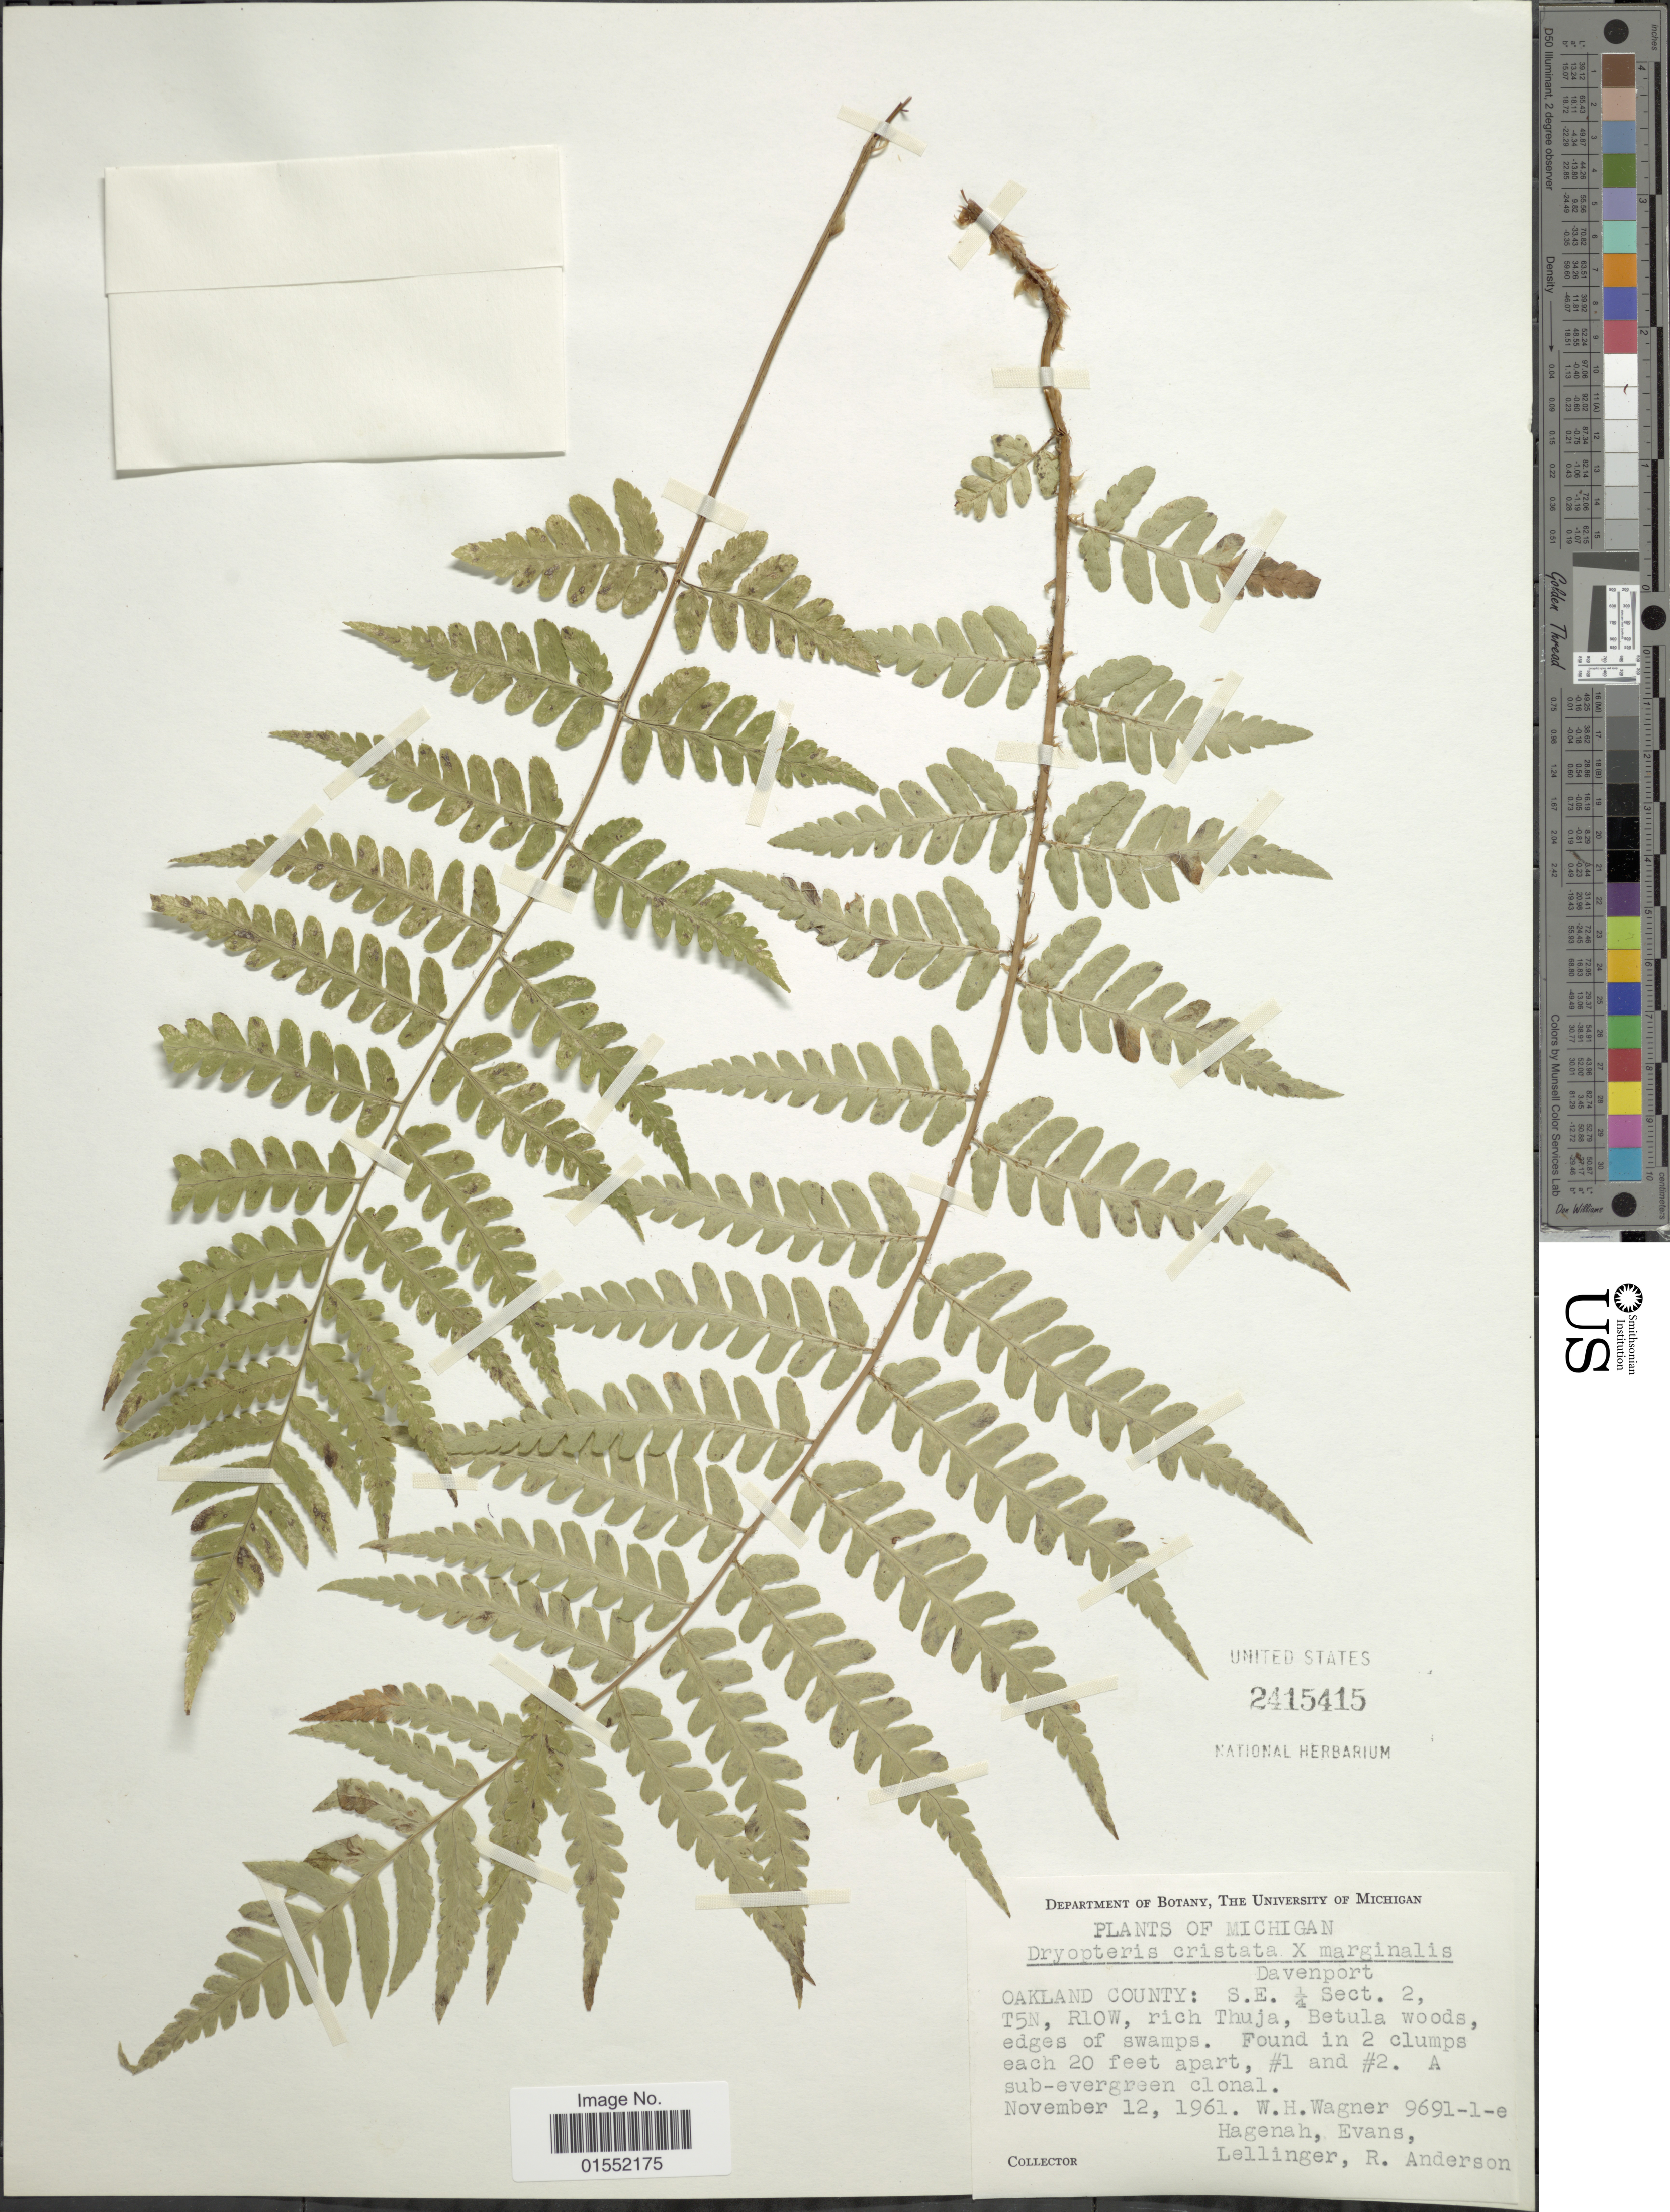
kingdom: Plantae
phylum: Tracheophyta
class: Polypodiopsida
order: Polypodiales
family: Dryopteridaceae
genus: Dryopteris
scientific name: Dryopteris x slossoniae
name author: Wherry ex Lellinger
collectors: W. H. Wagner, Hagenah, -- Evans, -- Lellinger & R. Anderson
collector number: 9691-1-e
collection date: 1961-11-12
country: United States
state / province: Michigan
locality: Oakland County: S.E. ¼ Sect. 2, T5N, R10W, rich Thuja, Betula woods, edges of swamps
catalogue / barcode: US 2415415